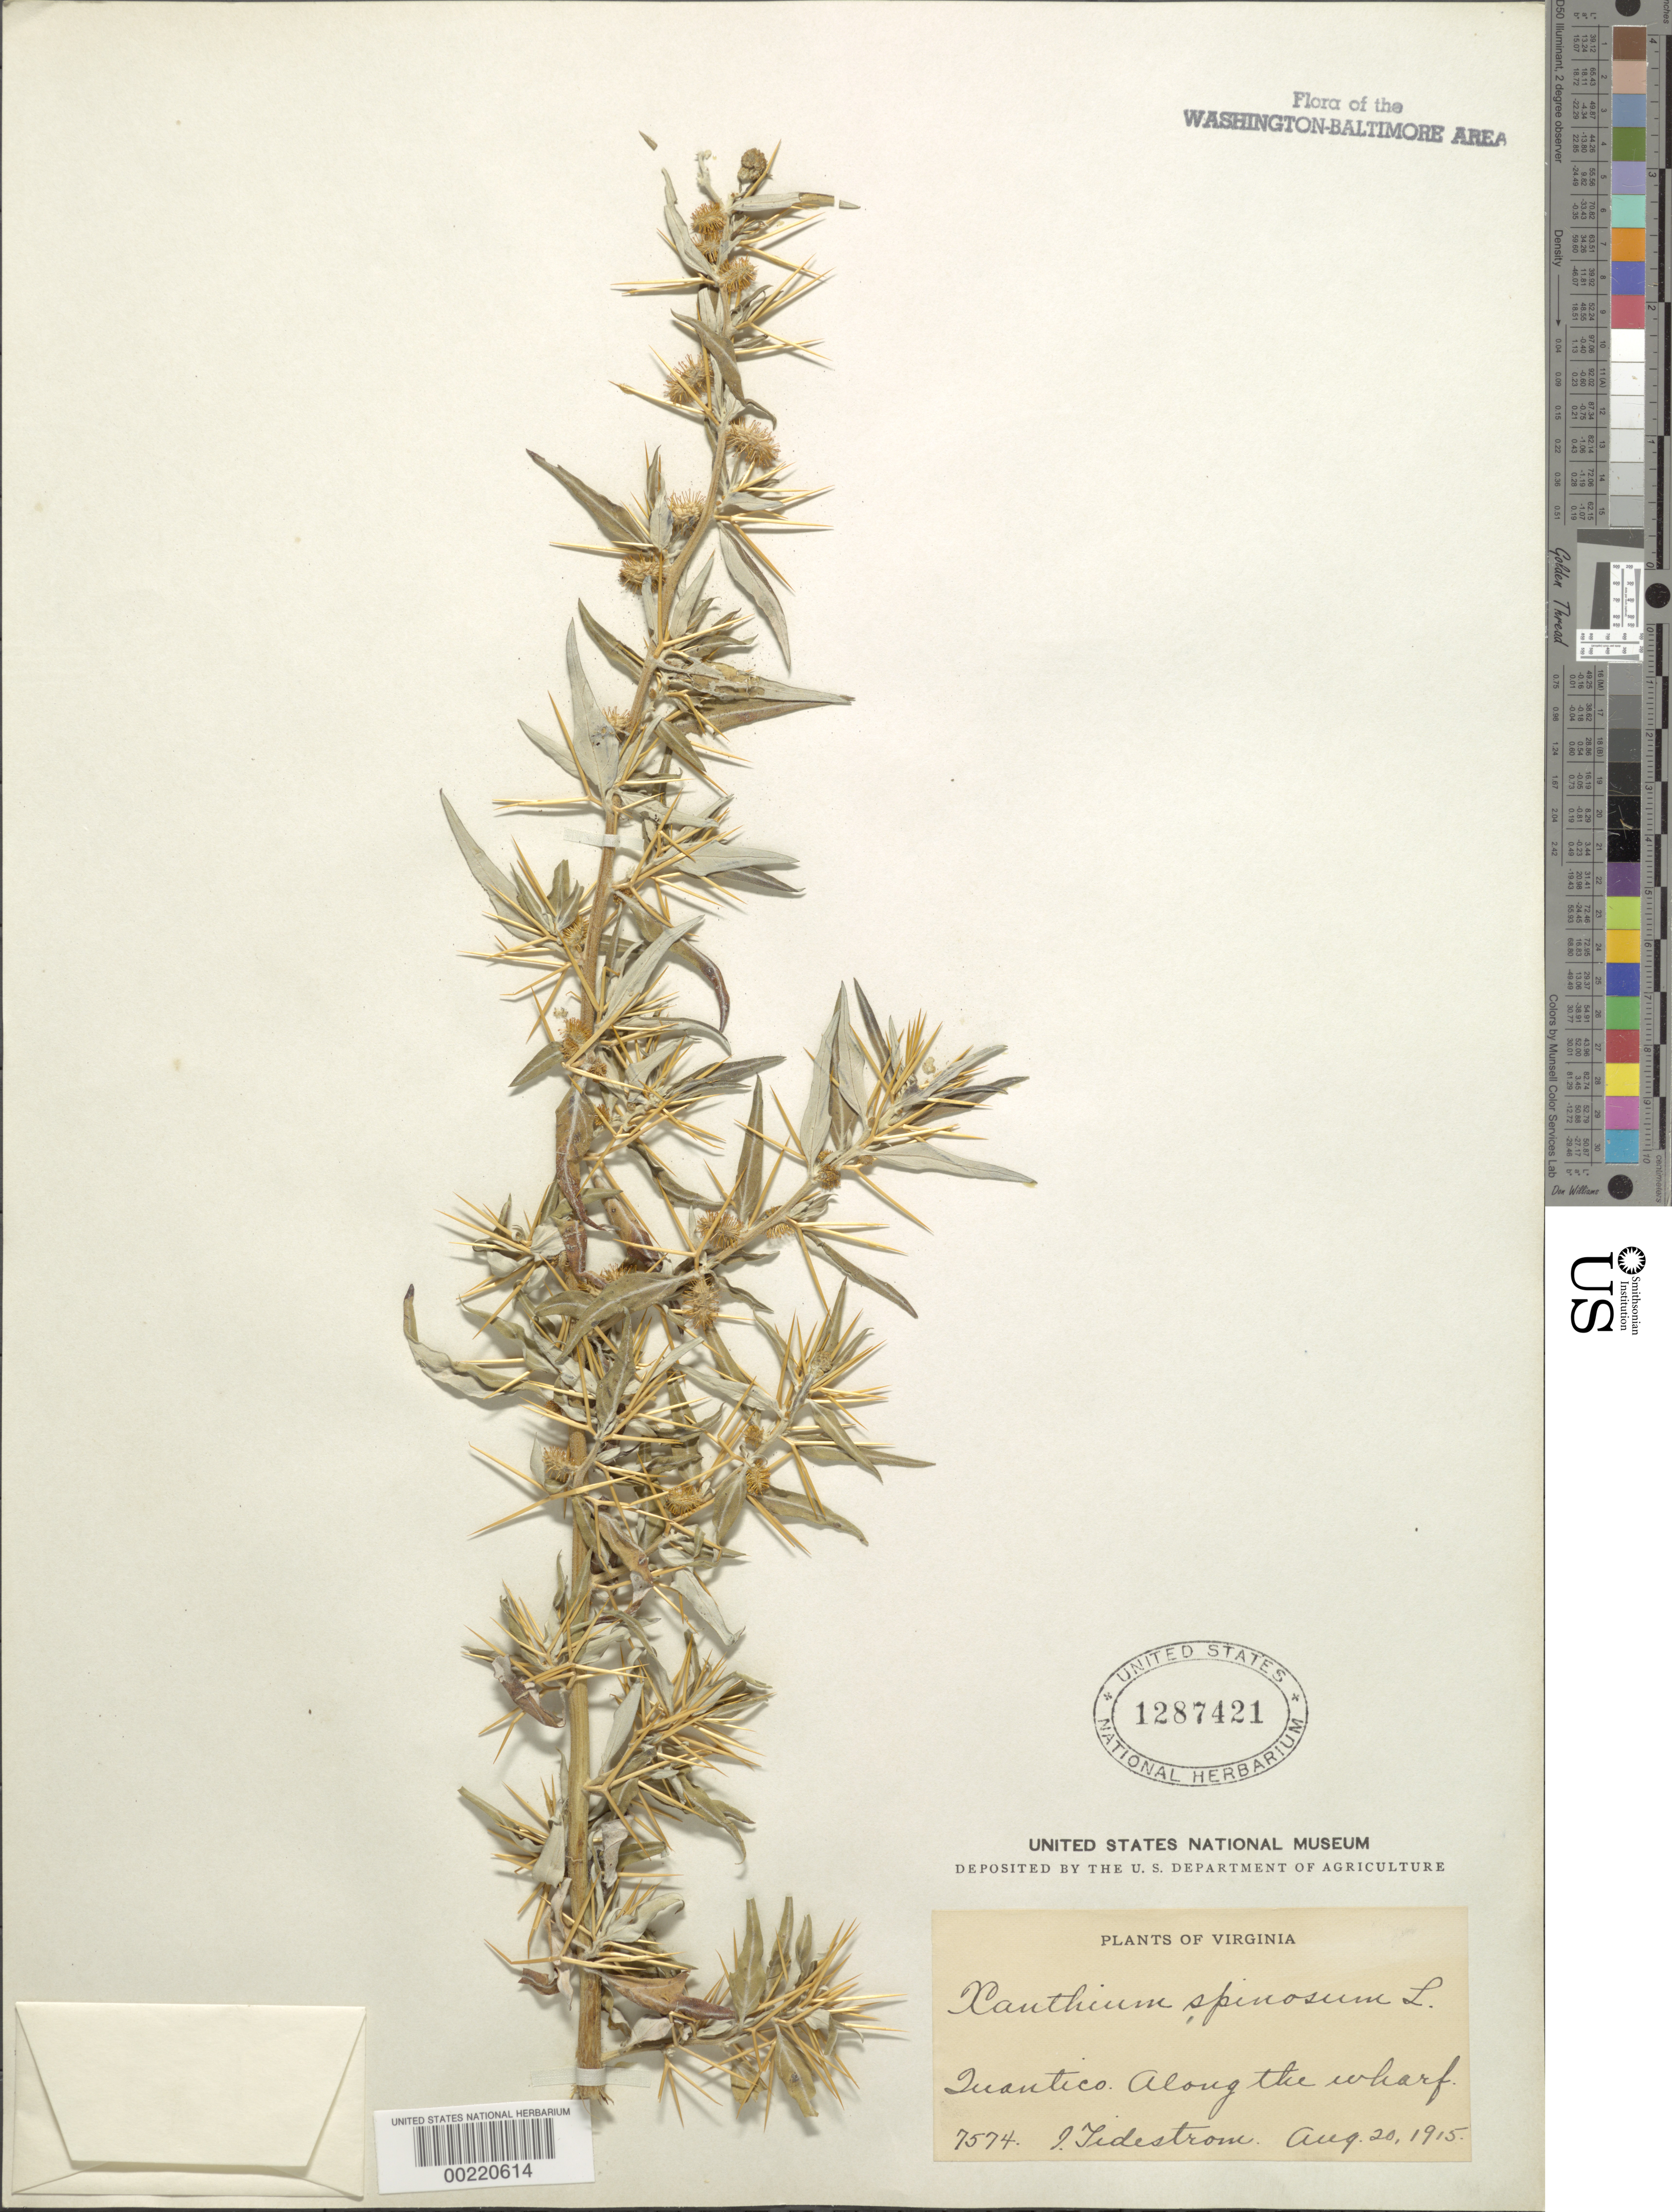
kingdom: Plantae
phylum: Tracheophyta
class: Magnoliopsida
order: Asterales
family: Asteraceae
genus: Xanthium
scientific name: Xanthium spinosum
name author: L.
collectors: I. F. Tidestrom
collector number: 7574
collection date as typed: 20 Aug 1915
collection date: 1915-08-20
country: United States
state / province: Virginia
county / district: Prince William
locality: Quantico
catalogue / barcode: US 1287421